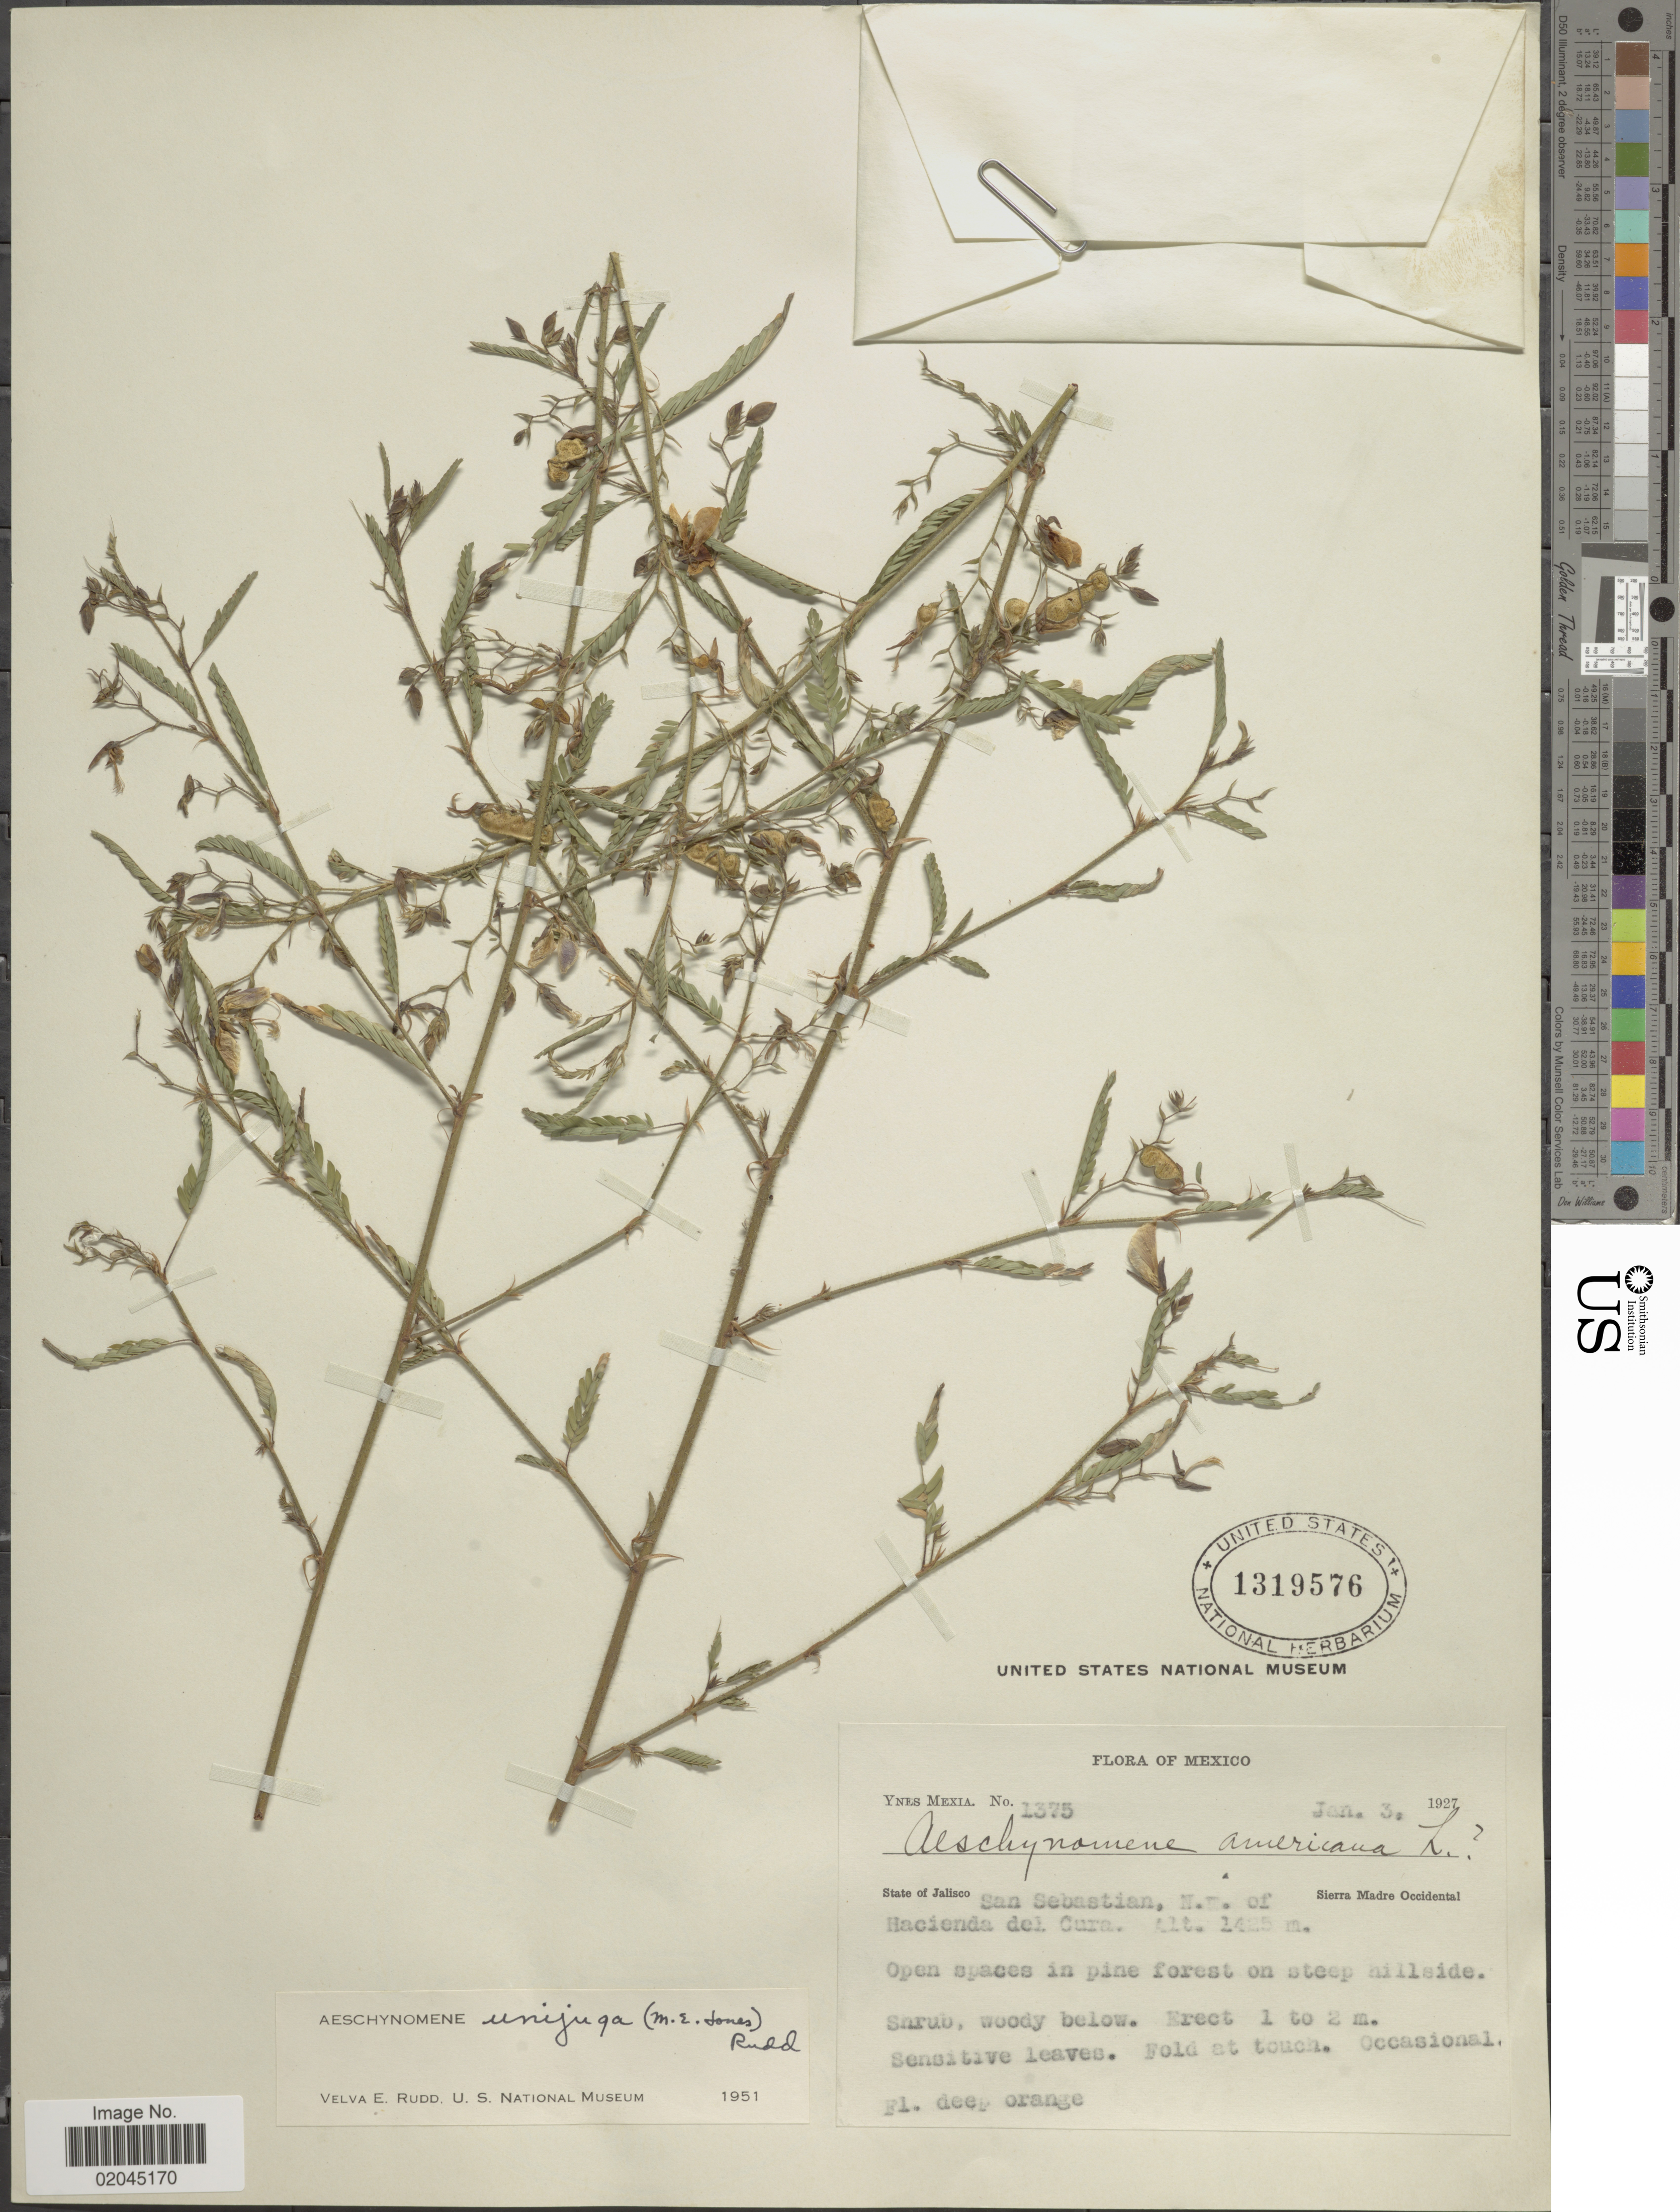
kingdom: Plantae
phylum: Tracheophyta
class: Magnoliopsida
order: Fabales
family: Fabaceae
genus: Aeschynomene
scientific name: Aeschynomene unijuga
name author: (M.E. Jones) Rudd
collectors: Y. Mexia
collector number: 1375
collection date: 1927-01-03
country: Mexico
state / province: Jalisco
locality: San Sebastian, N.W. of Sierra Madre Occidental Hacienda del Cura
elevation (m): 1425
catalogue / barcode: US 1319576